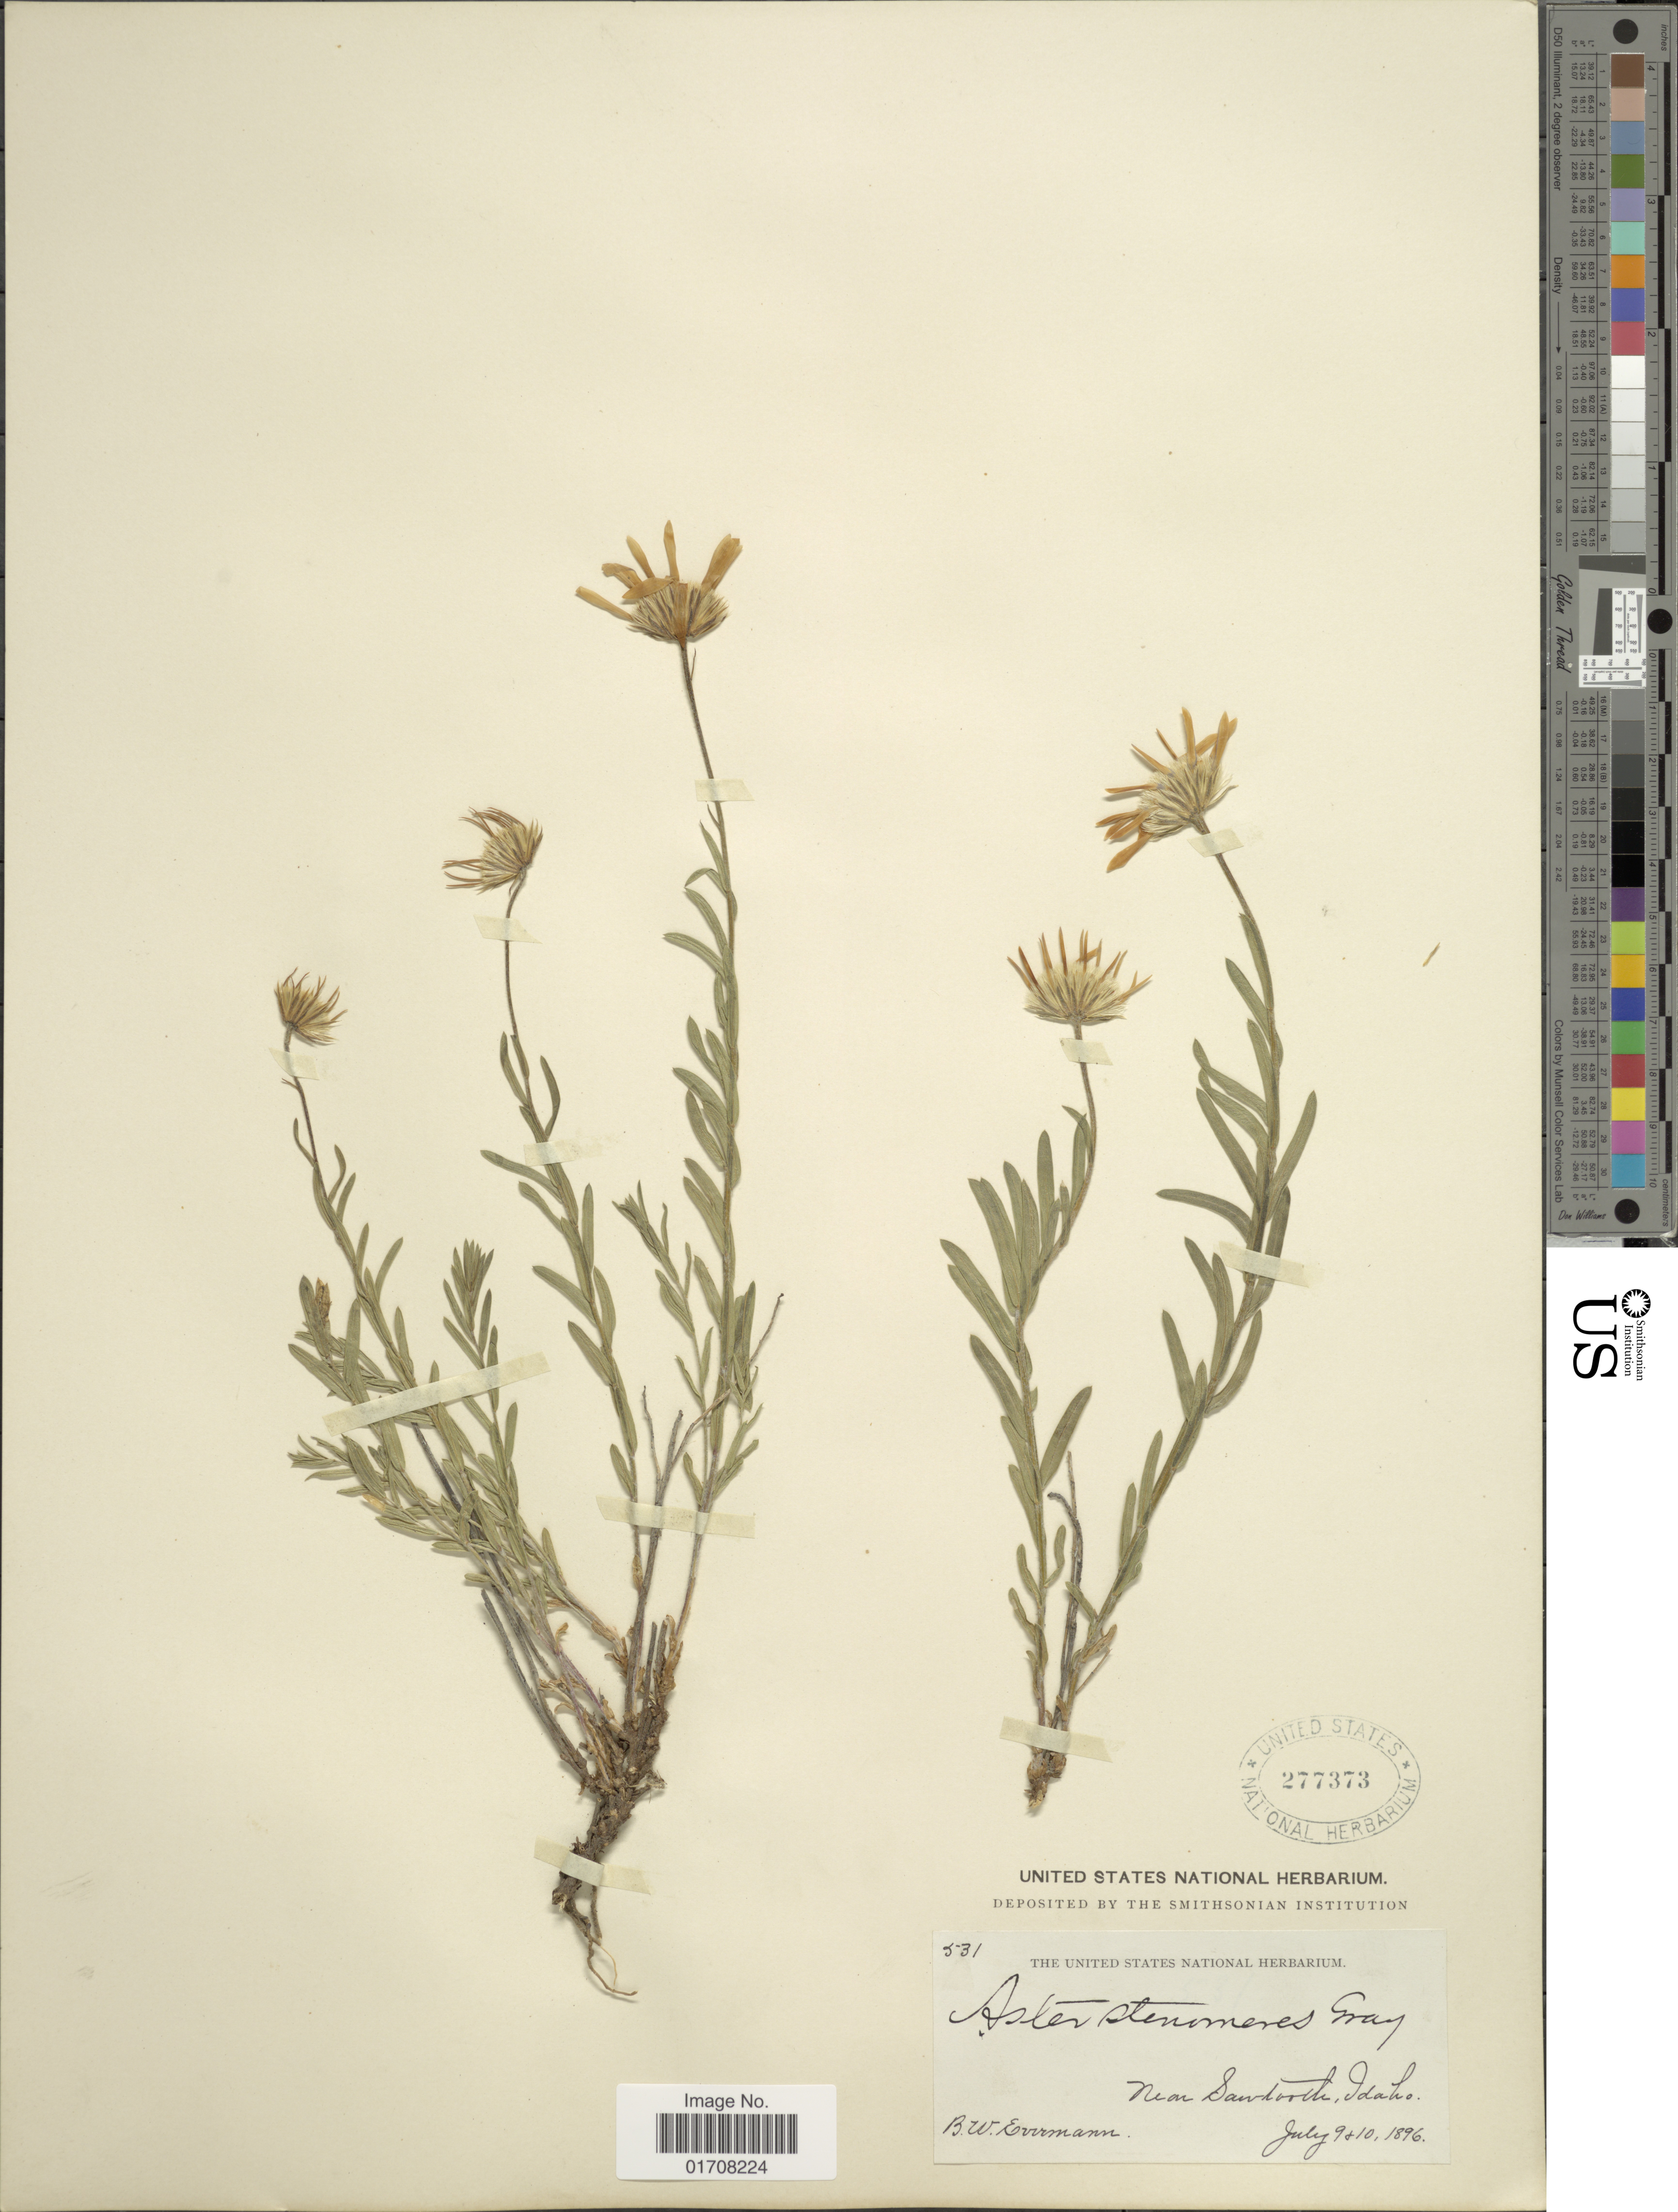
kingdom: Plantae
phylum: Tracheophyta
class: Magnoliopsida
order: Asterales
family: Asteraceae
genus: Ionactis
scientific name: Ionactis stenomeres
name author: (A. Gray) Greene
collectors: B. W. Evermann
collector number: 531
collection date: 1896-07-09/1896-07-10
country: United States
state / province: Idaho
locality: Near Sawtooth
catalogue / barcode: US 277373